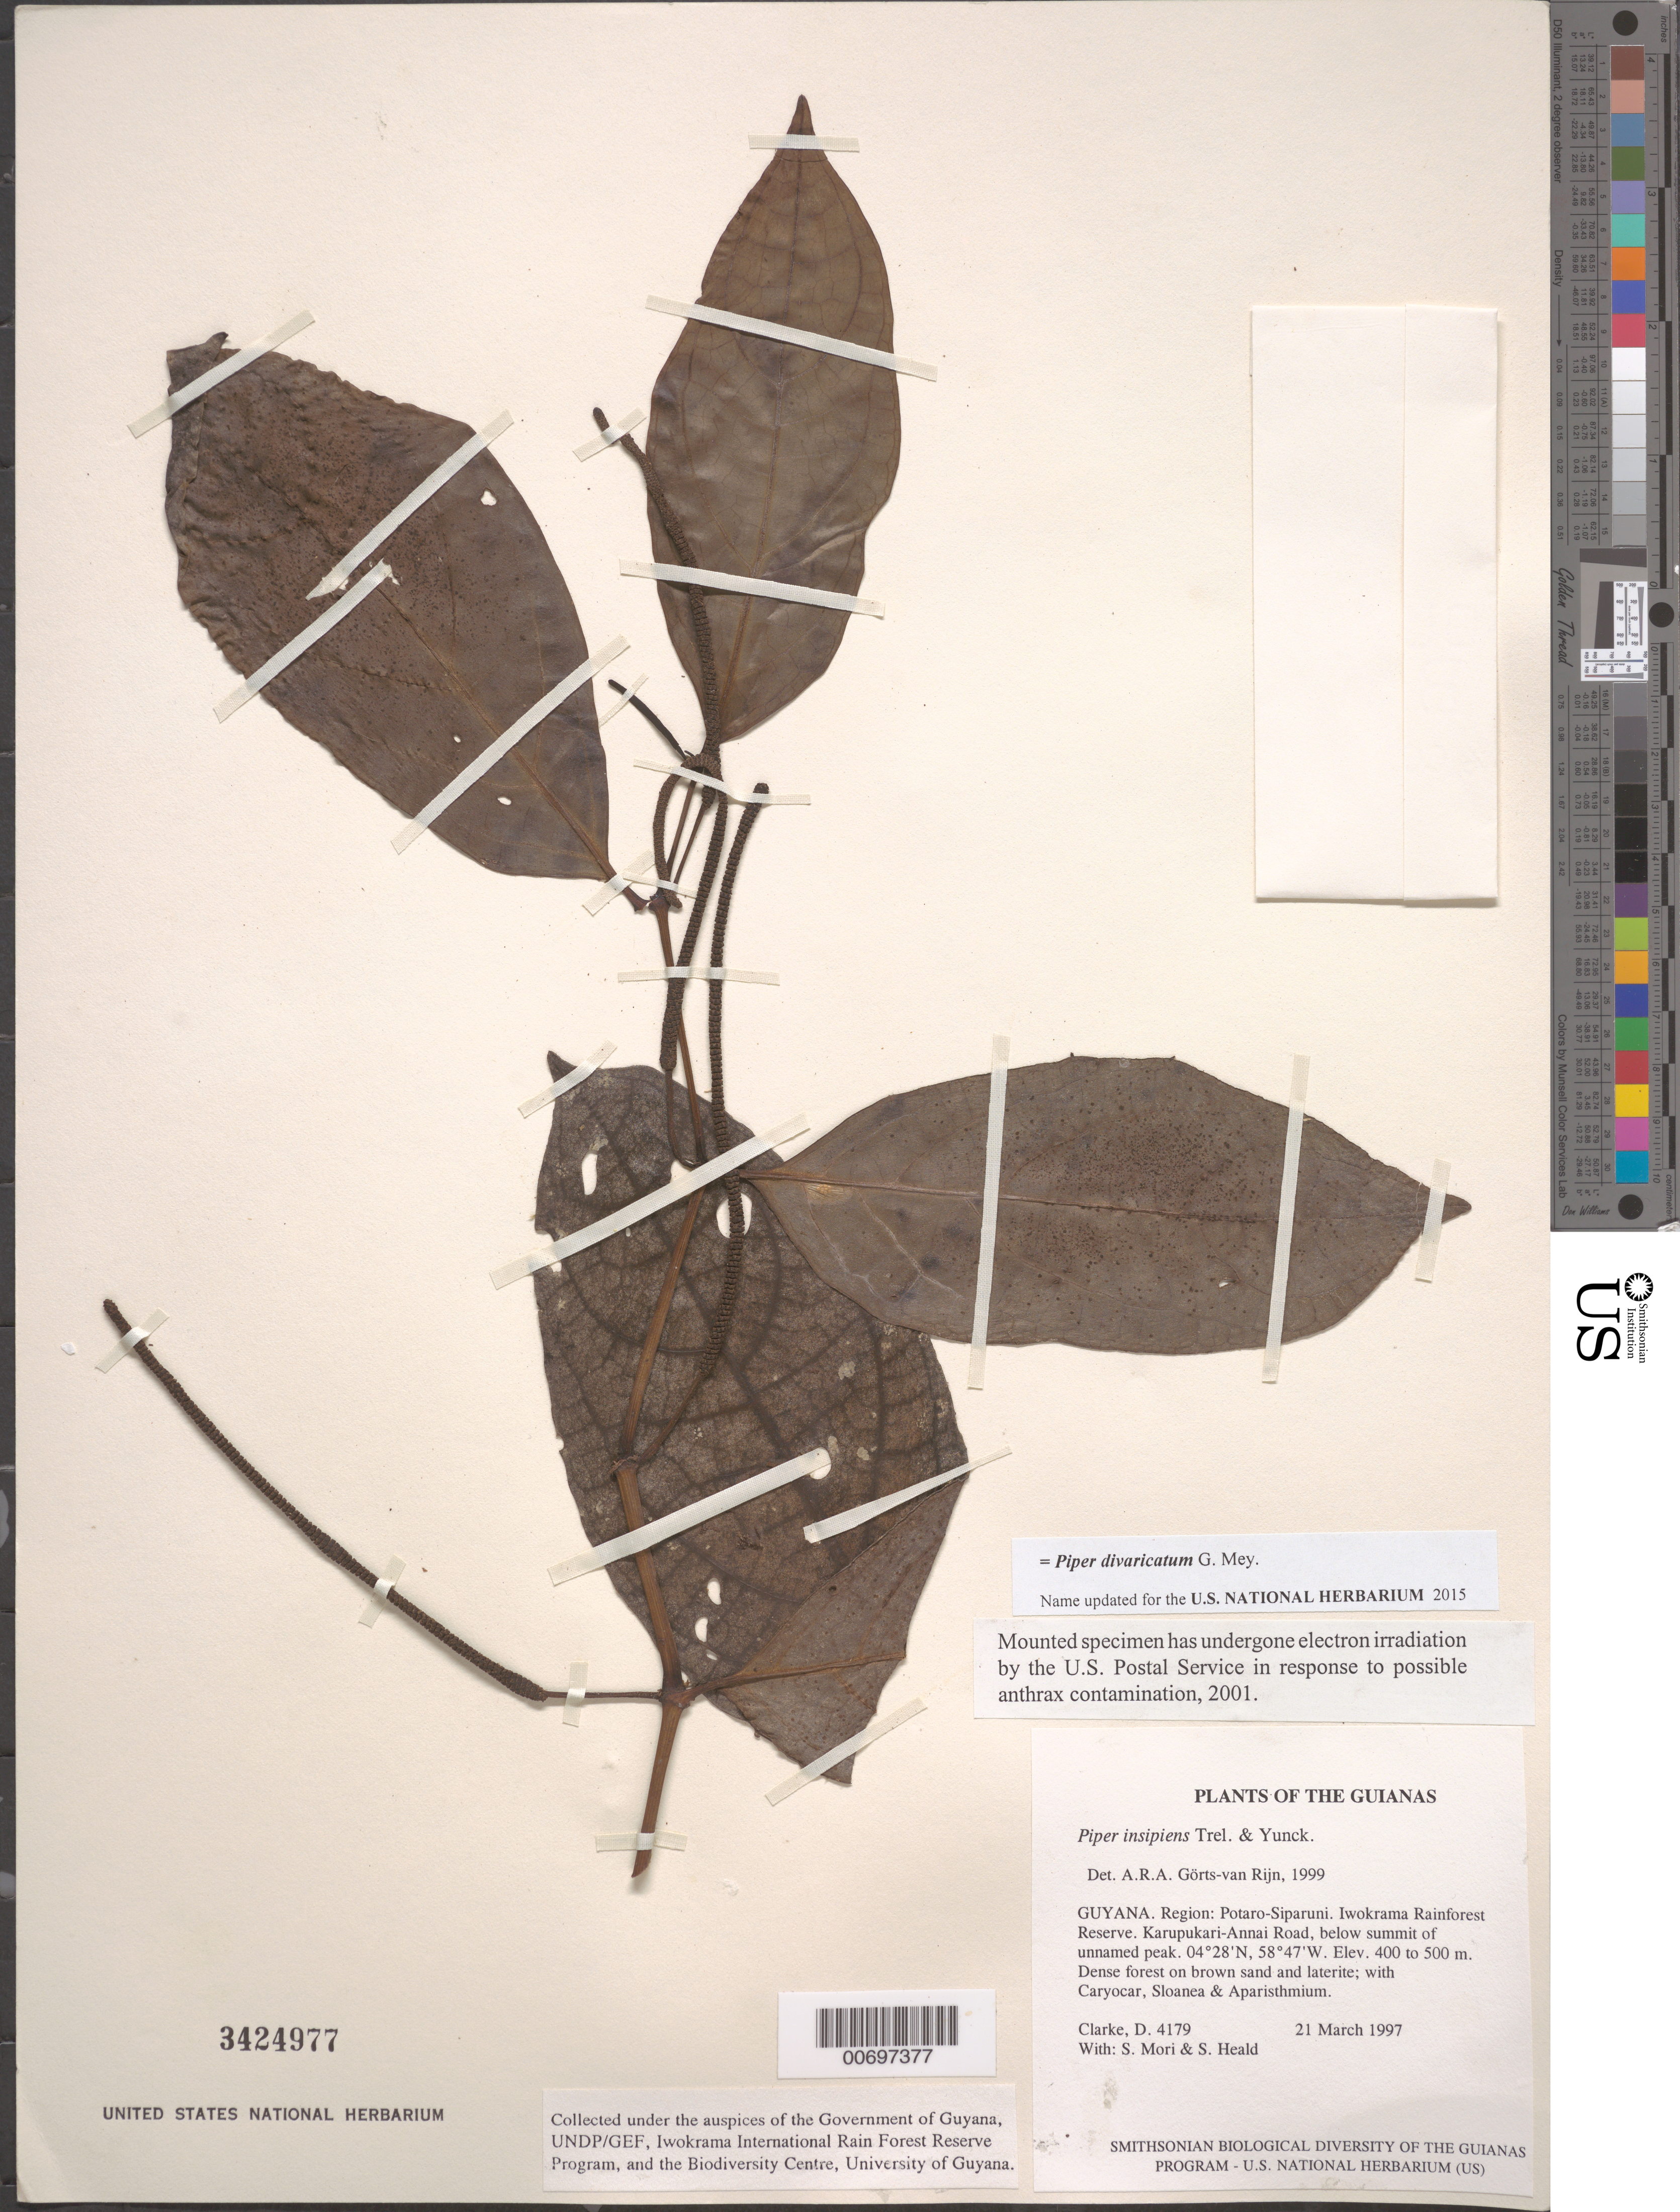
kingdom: Plantae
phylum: Tracheophyta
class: Magnoliopsida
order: Piperales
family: Piperaceae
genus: Piper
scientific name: Piper insipiens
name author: Trel. & Yunck.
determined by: Görts-van Rijn, A. R. A.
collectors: H. D. Clarke, S. Mori & S. Heald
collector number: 4179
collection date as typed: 21 March 1997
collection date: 1997-03-21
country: Guyana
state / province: Potaro-Siparuni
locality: Iwokrama Rainforest Reserve. Karupukari-Annai Road, below summit of unnamed peak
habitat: Dense forest on brown sand and laterite; with Caryocar, Sloanea & Aparisthmium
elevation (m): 400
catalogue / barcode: US 3424977